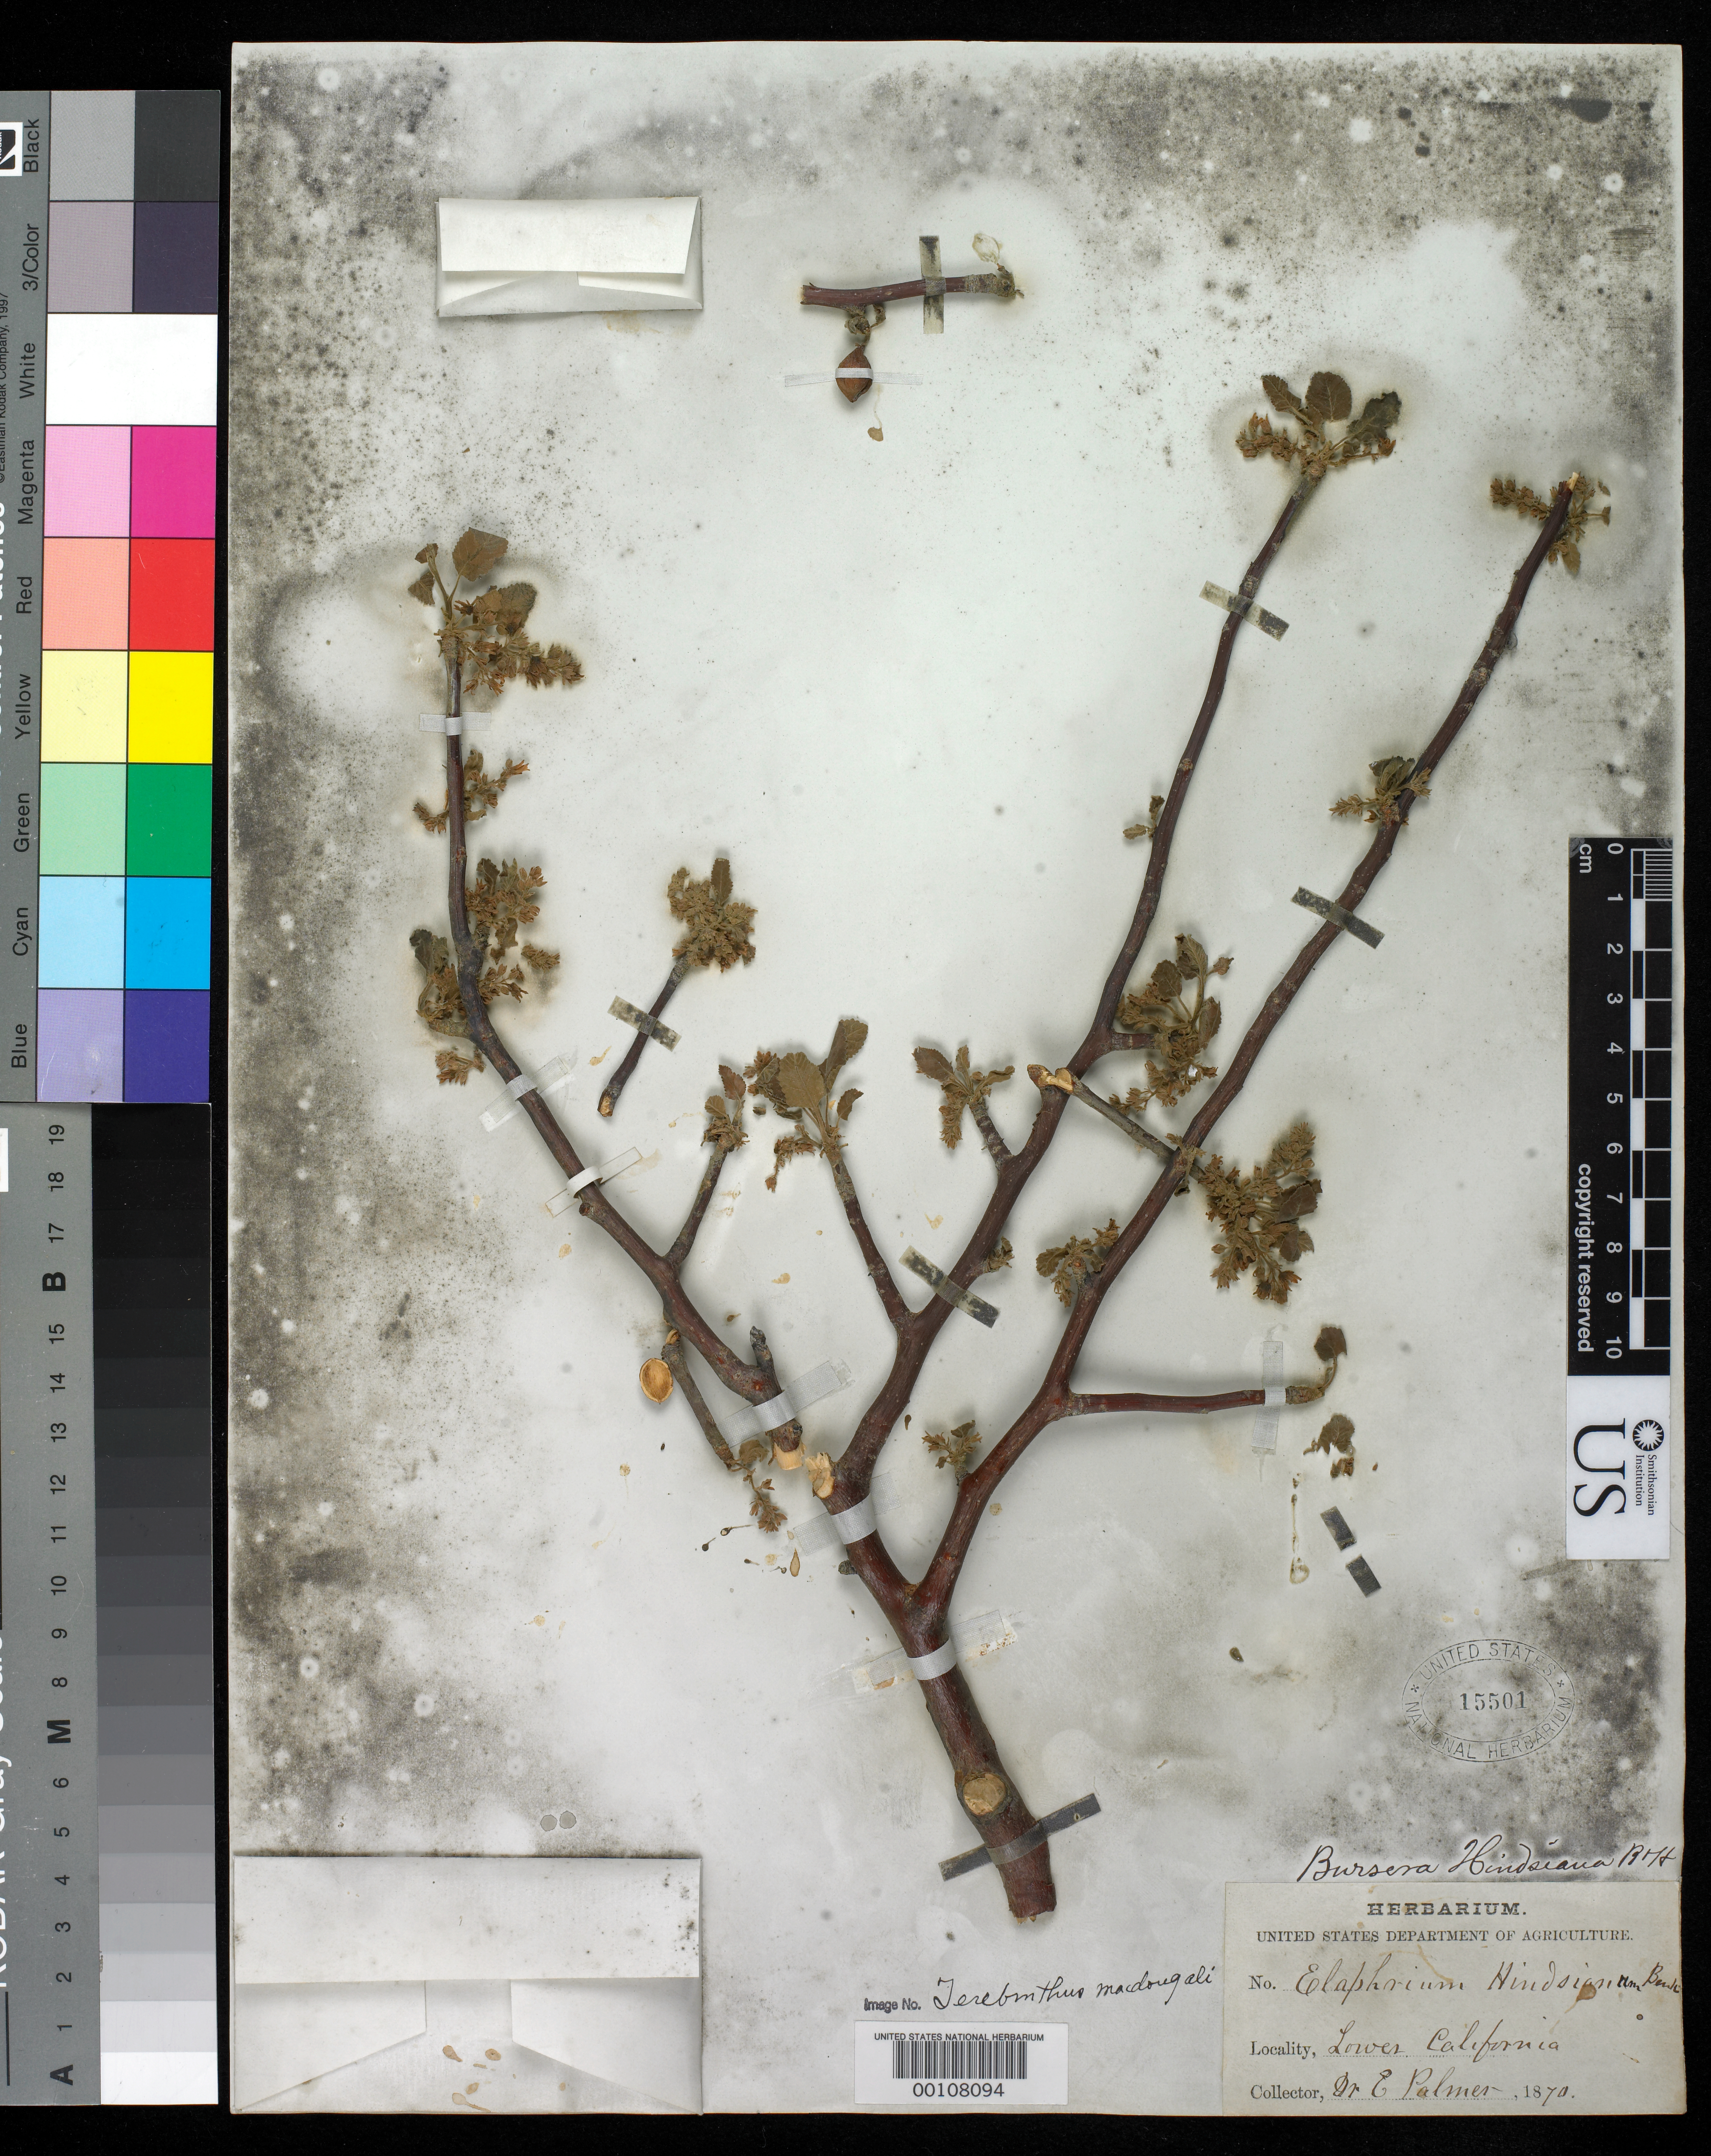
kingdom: Plantae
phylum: Tracheophyta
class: Magnoliopsida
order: Sapindales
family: Burseraceae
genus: Terebinthus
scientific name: Terebinthus macdougali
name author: Rose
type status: Holotype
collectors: E. Palmer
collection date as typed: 1870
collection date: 1870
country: Mexico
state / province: Baja California Norte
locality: Near the mouth of the Colorado River.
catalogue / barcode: US 15501